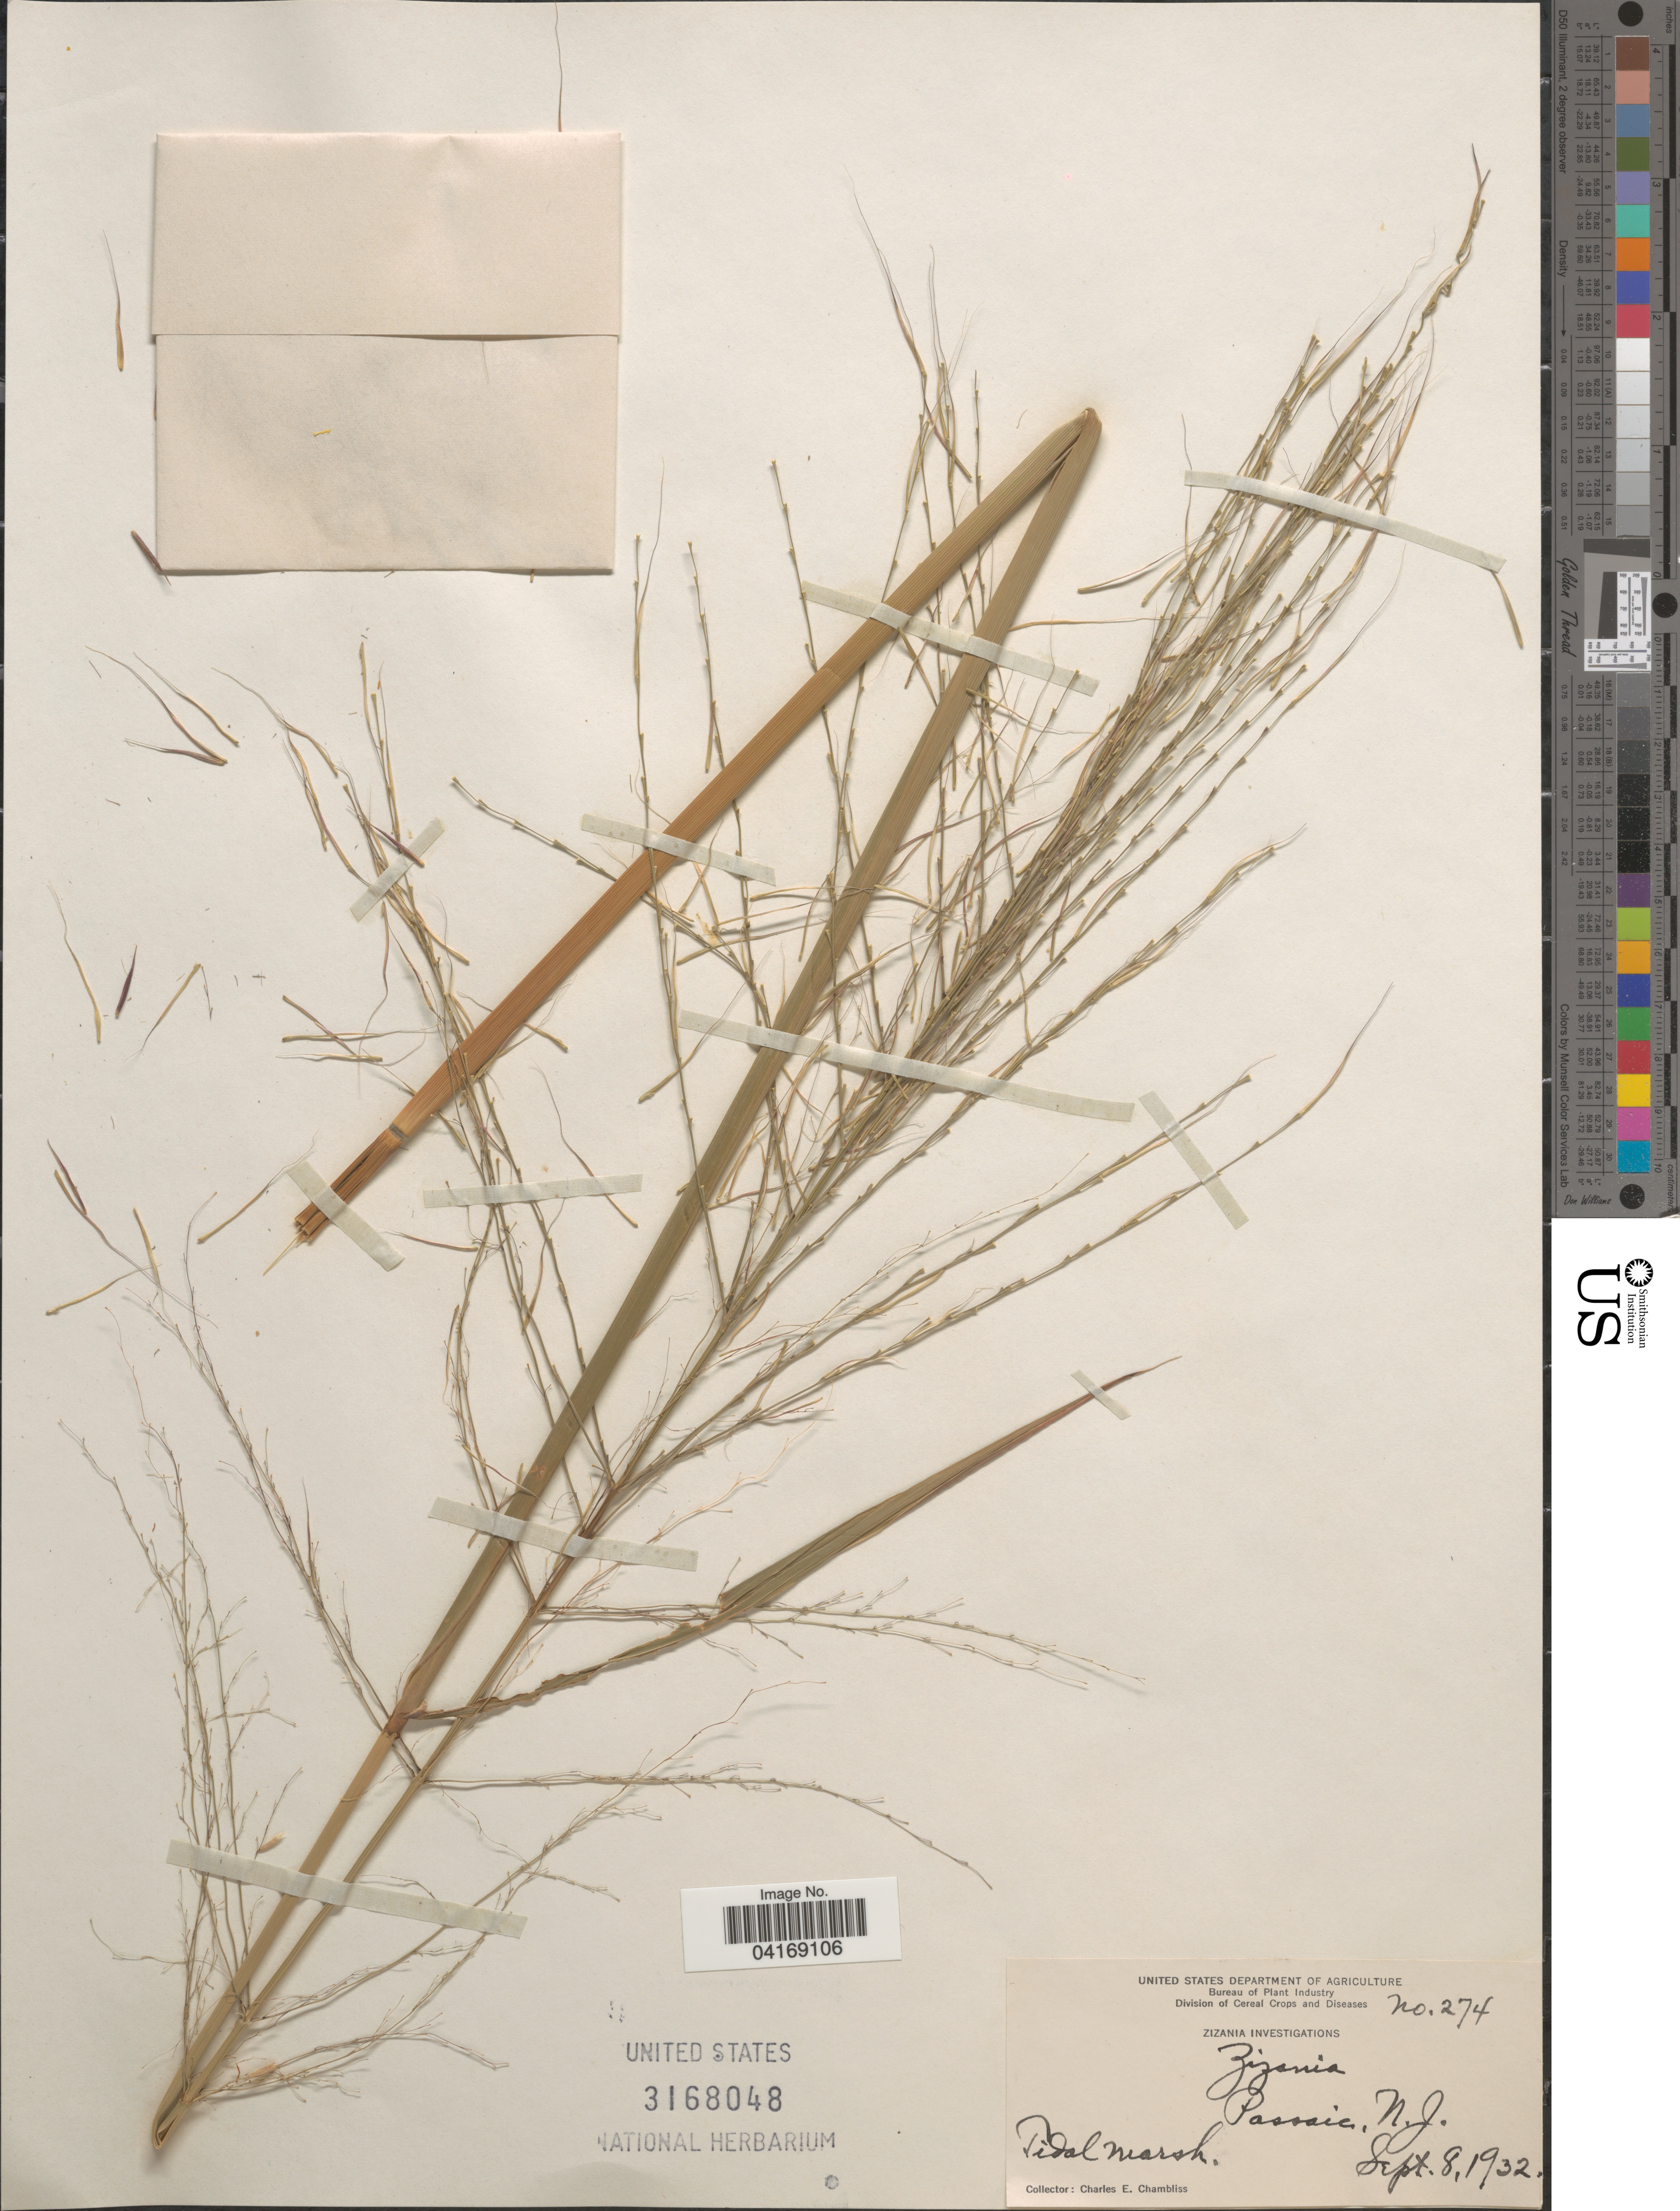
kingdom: Plantae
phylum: Tracheophyta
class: Liliopsida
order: Poales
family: Poaceae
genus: Zizania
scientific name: Zizania sp.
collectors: C. Chambliss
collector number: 274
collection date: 1932-09-08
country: United States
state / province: New Jersey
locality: Passaic.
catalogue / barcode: US 3168048